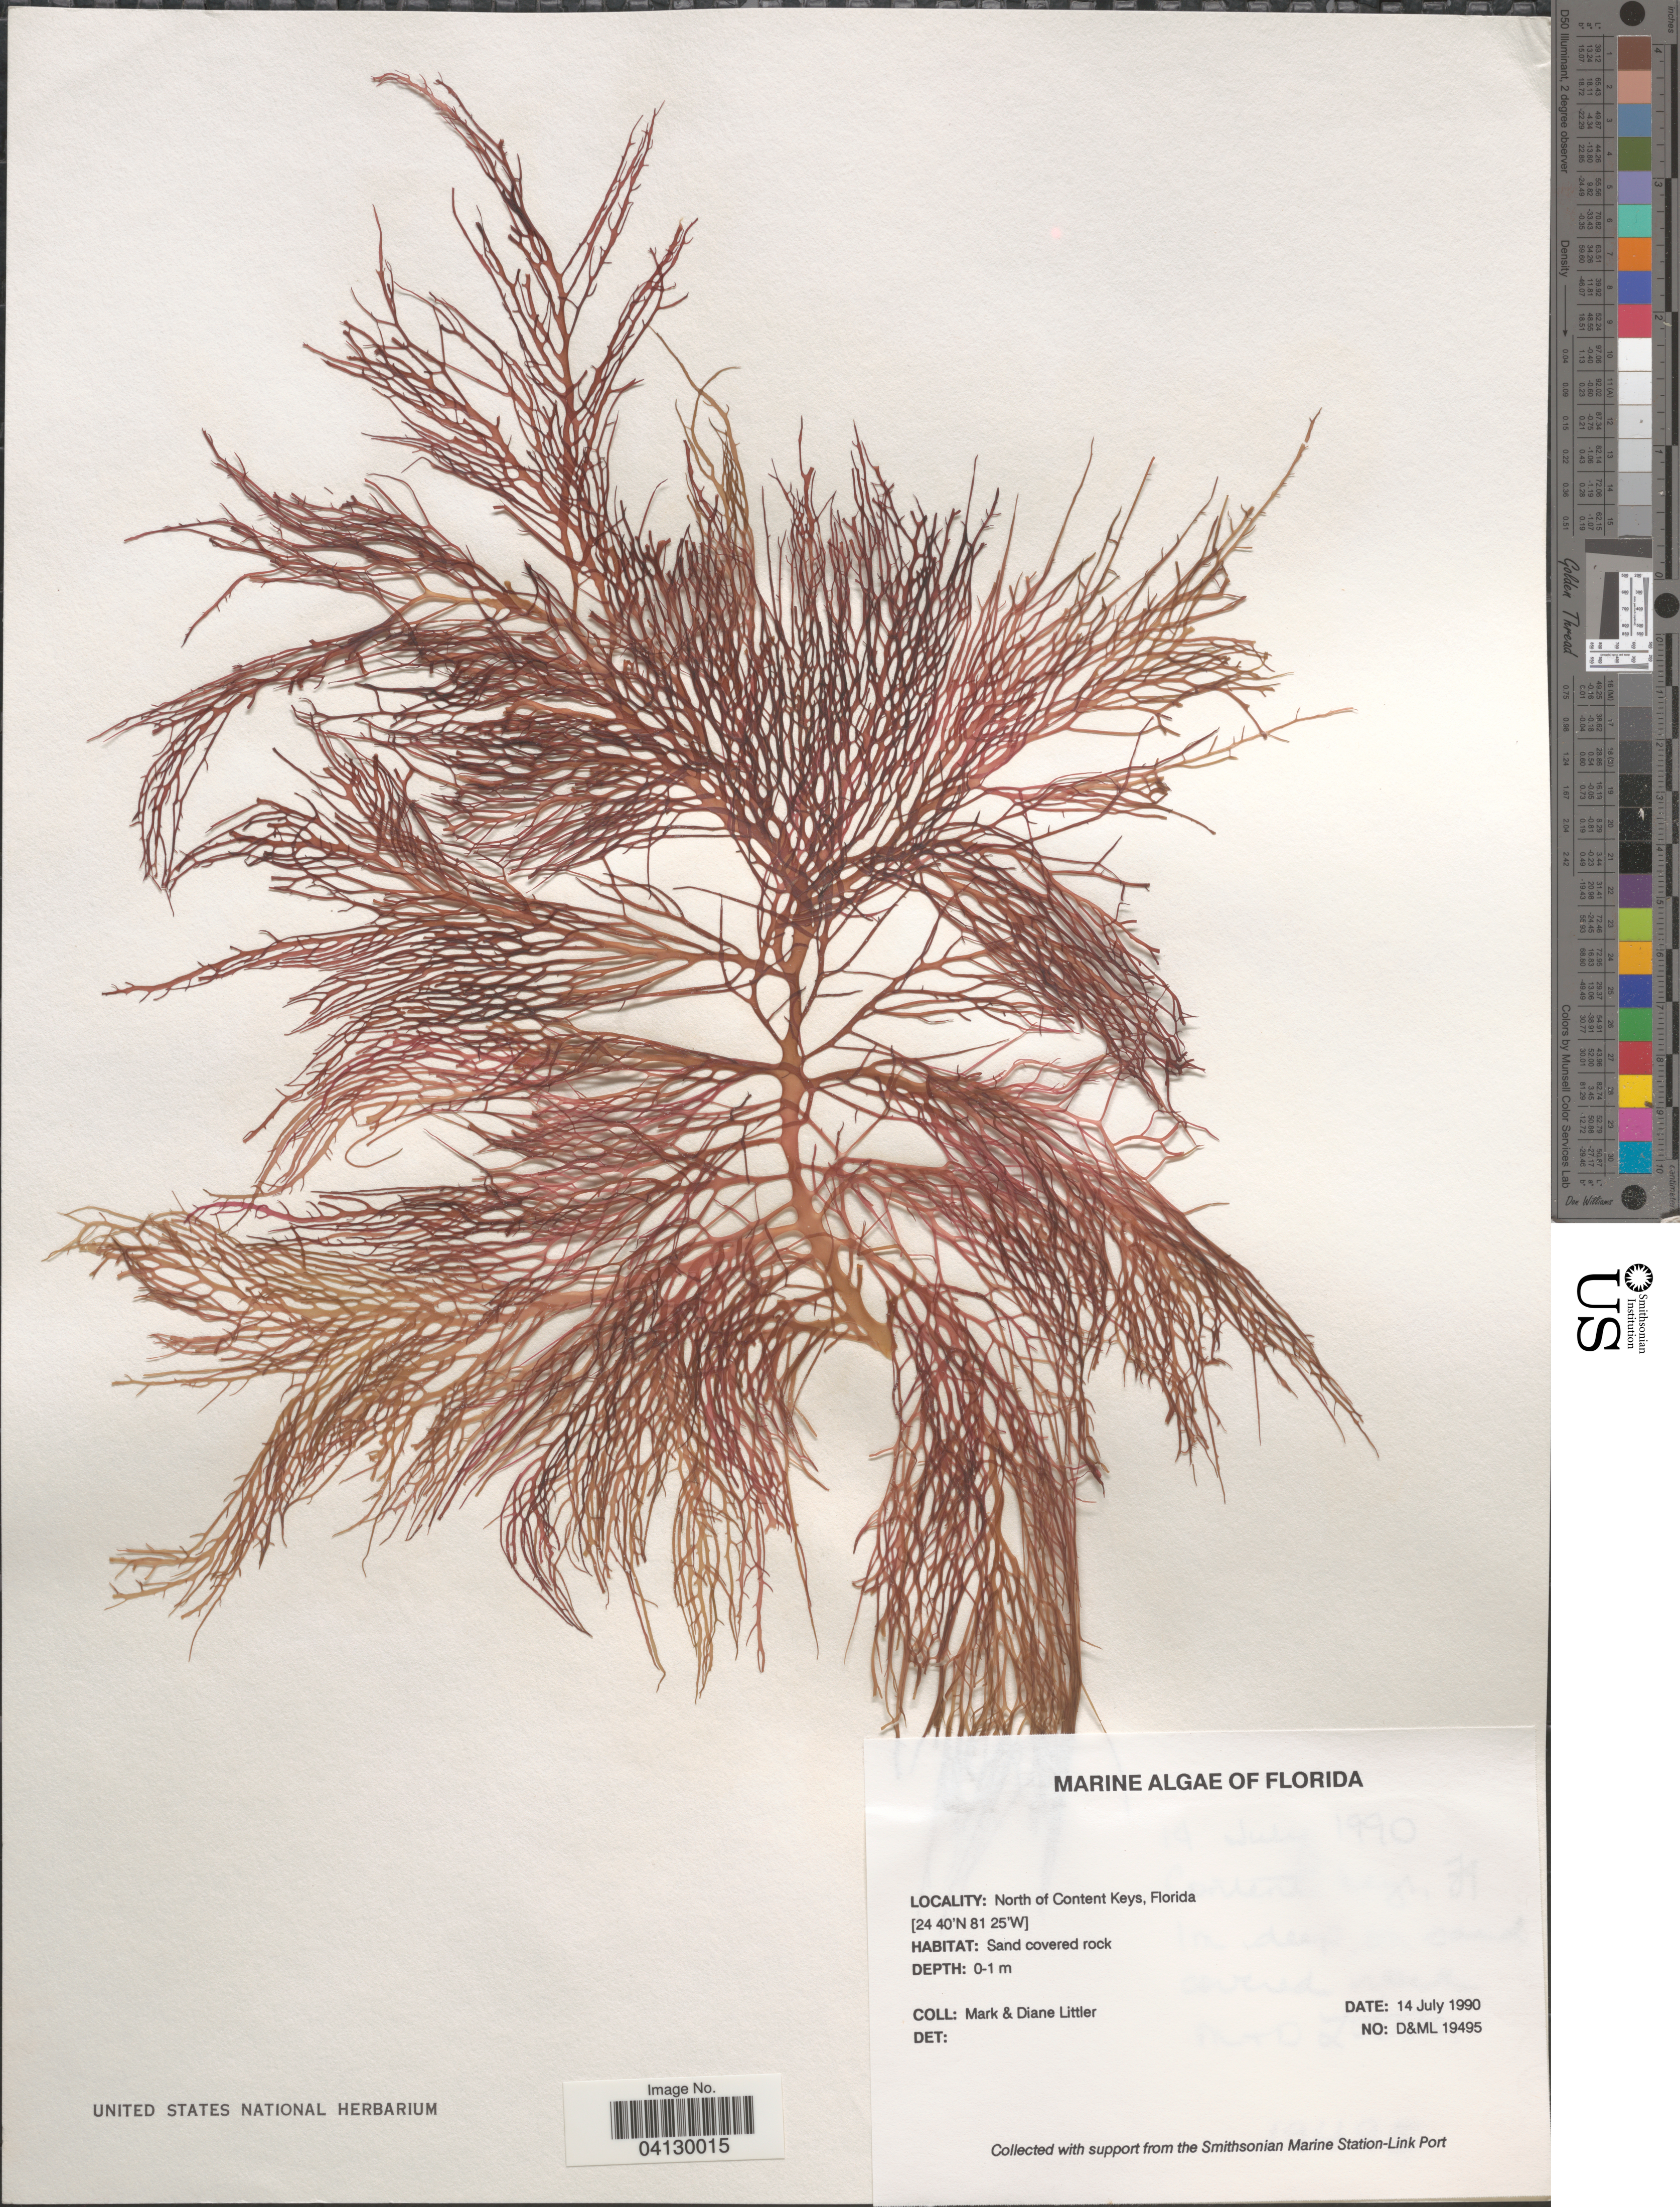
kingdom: Plantae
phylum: Rhodophyta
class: Florideophyceae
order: Gigartinales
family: Solieriaceae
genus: Agardhiella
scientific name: Agardhiella ramosissima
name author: (Harv.) Kylin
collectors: M. Littler & D. S. Littler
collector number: D&ML 19495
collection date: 1990-07-14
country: United States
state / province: Florida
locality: North of Content Keys.